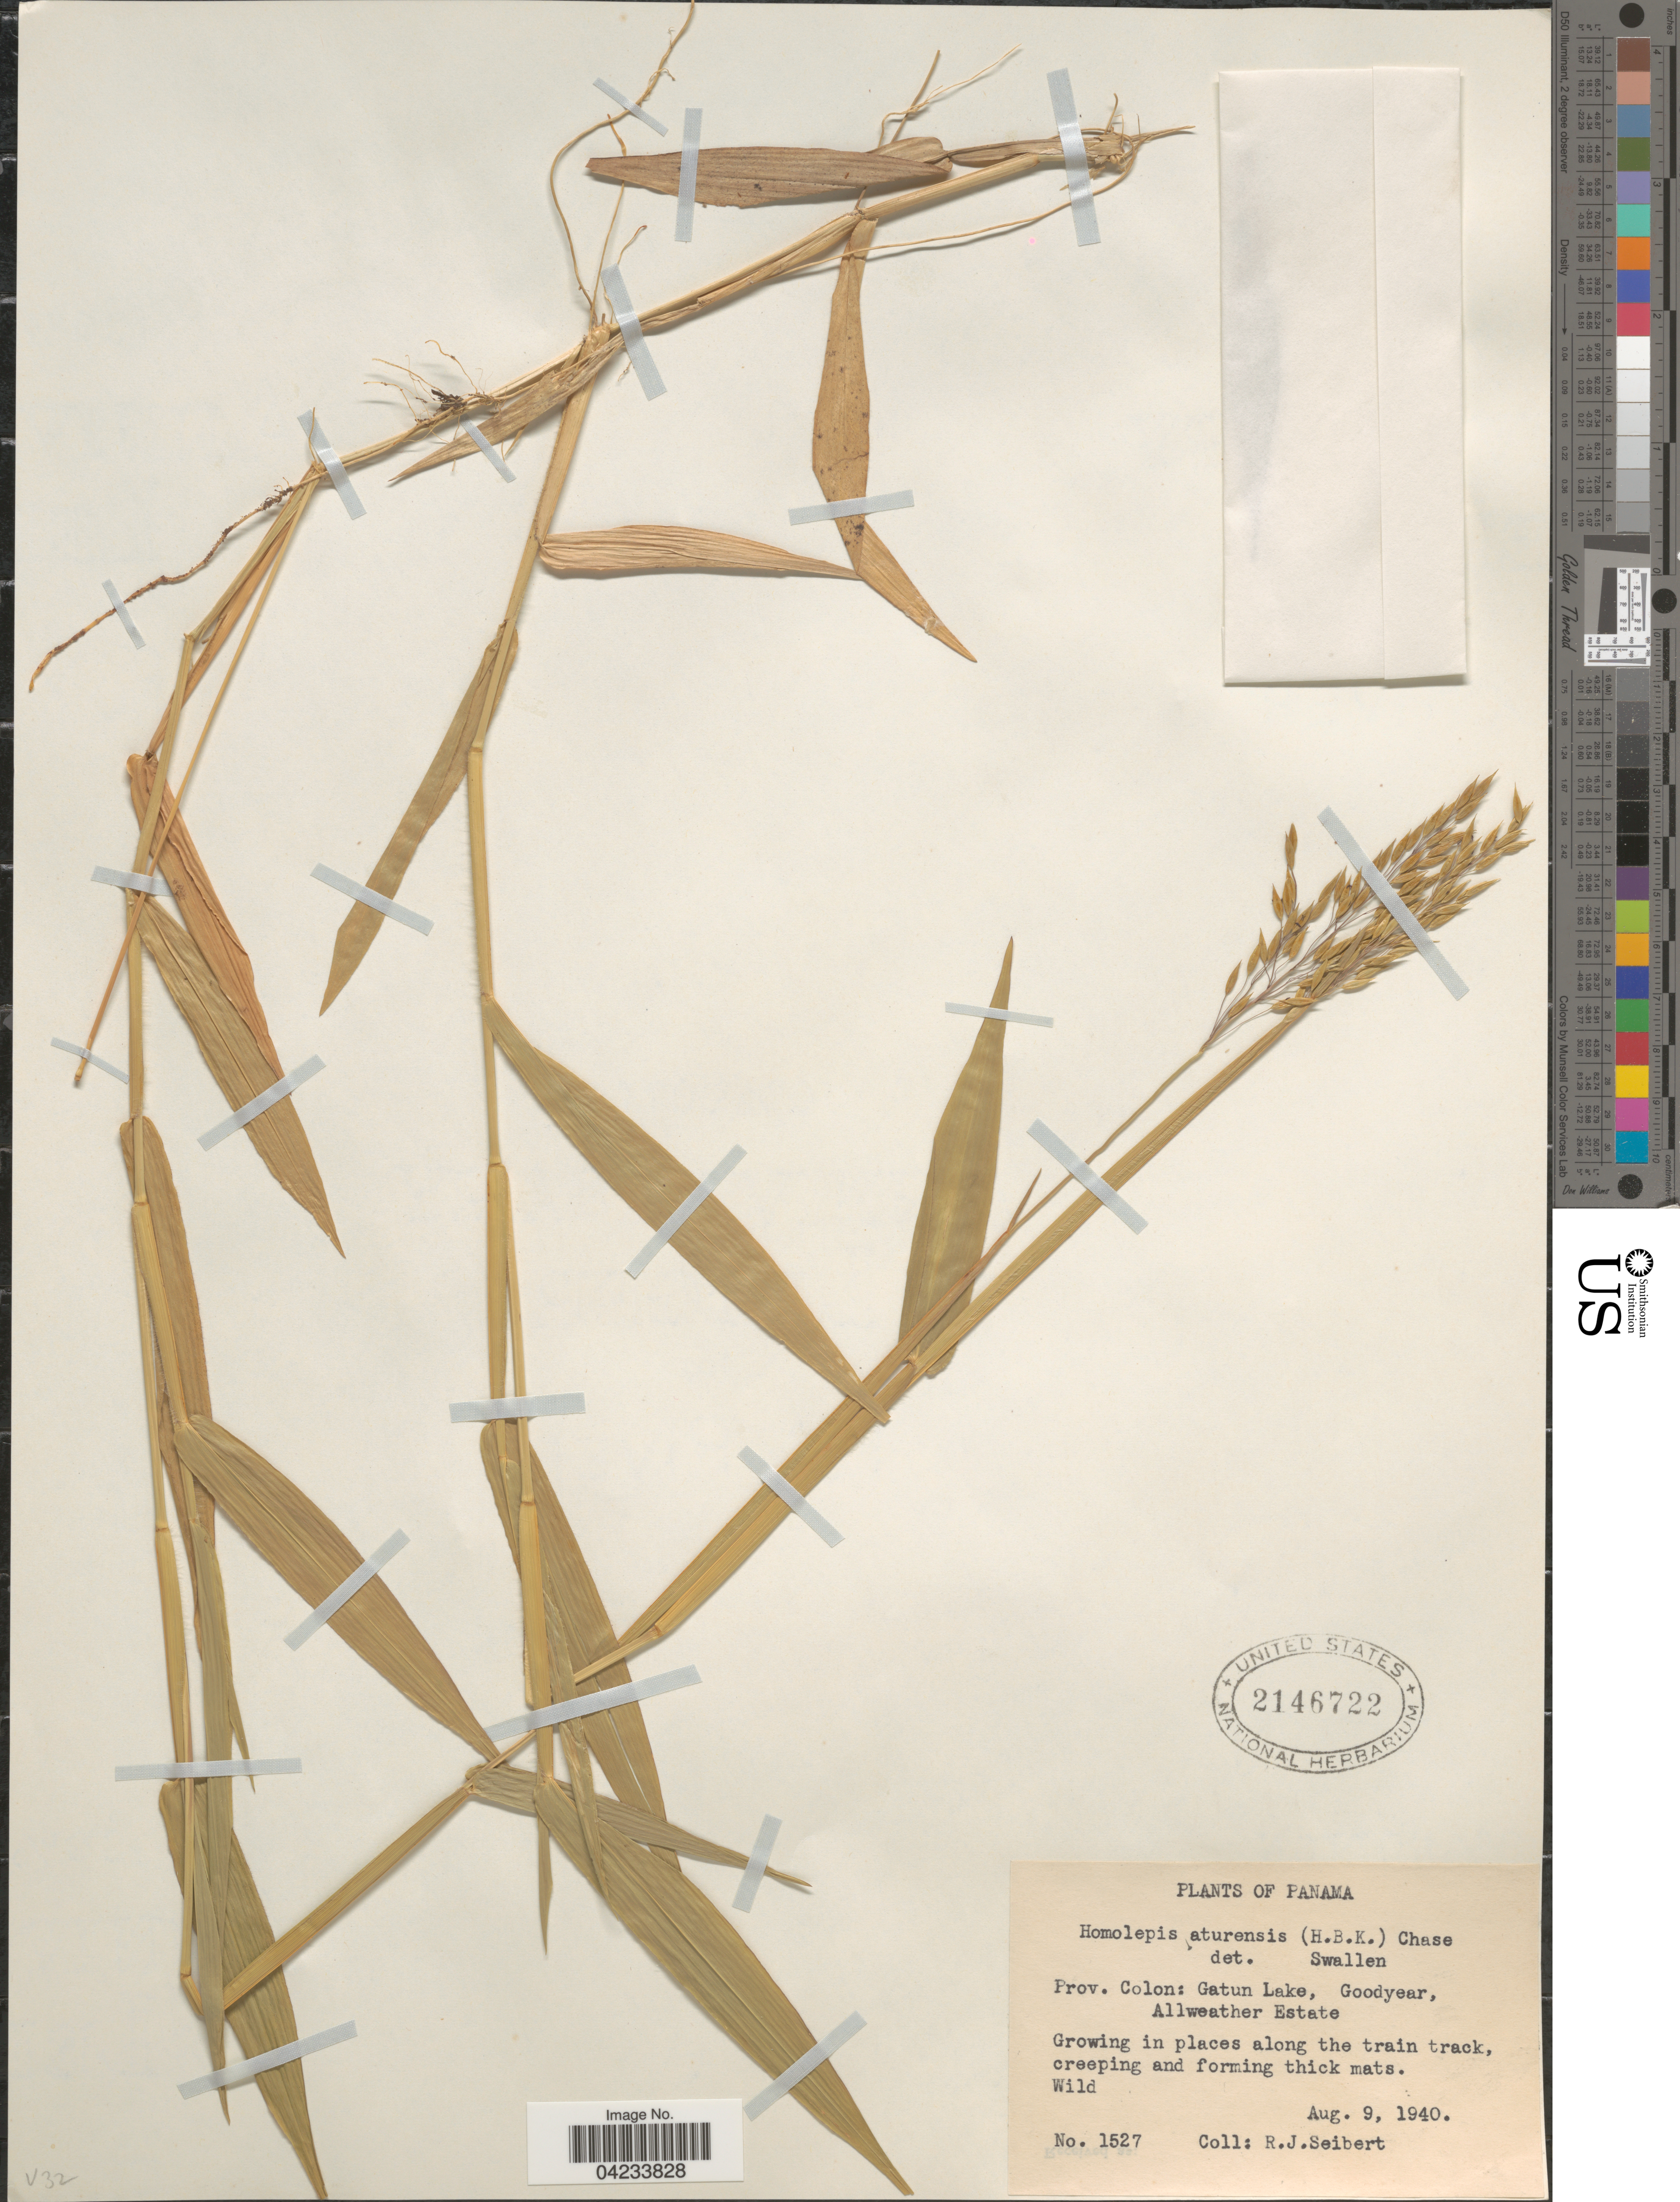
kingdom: Plantae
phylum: Tracheophyta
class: Liliopsida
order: Poales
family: Poaceae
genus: Homolepis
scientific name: Homolepis aturensis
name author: (Kunth) Chase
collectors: R. J. Seibert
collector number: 1527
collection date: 1940-08-09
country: Panama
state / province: Colón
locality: Prov. Colon: Gatun Lake, Goodyear, Allweather Estate.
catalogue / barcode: US 2146722